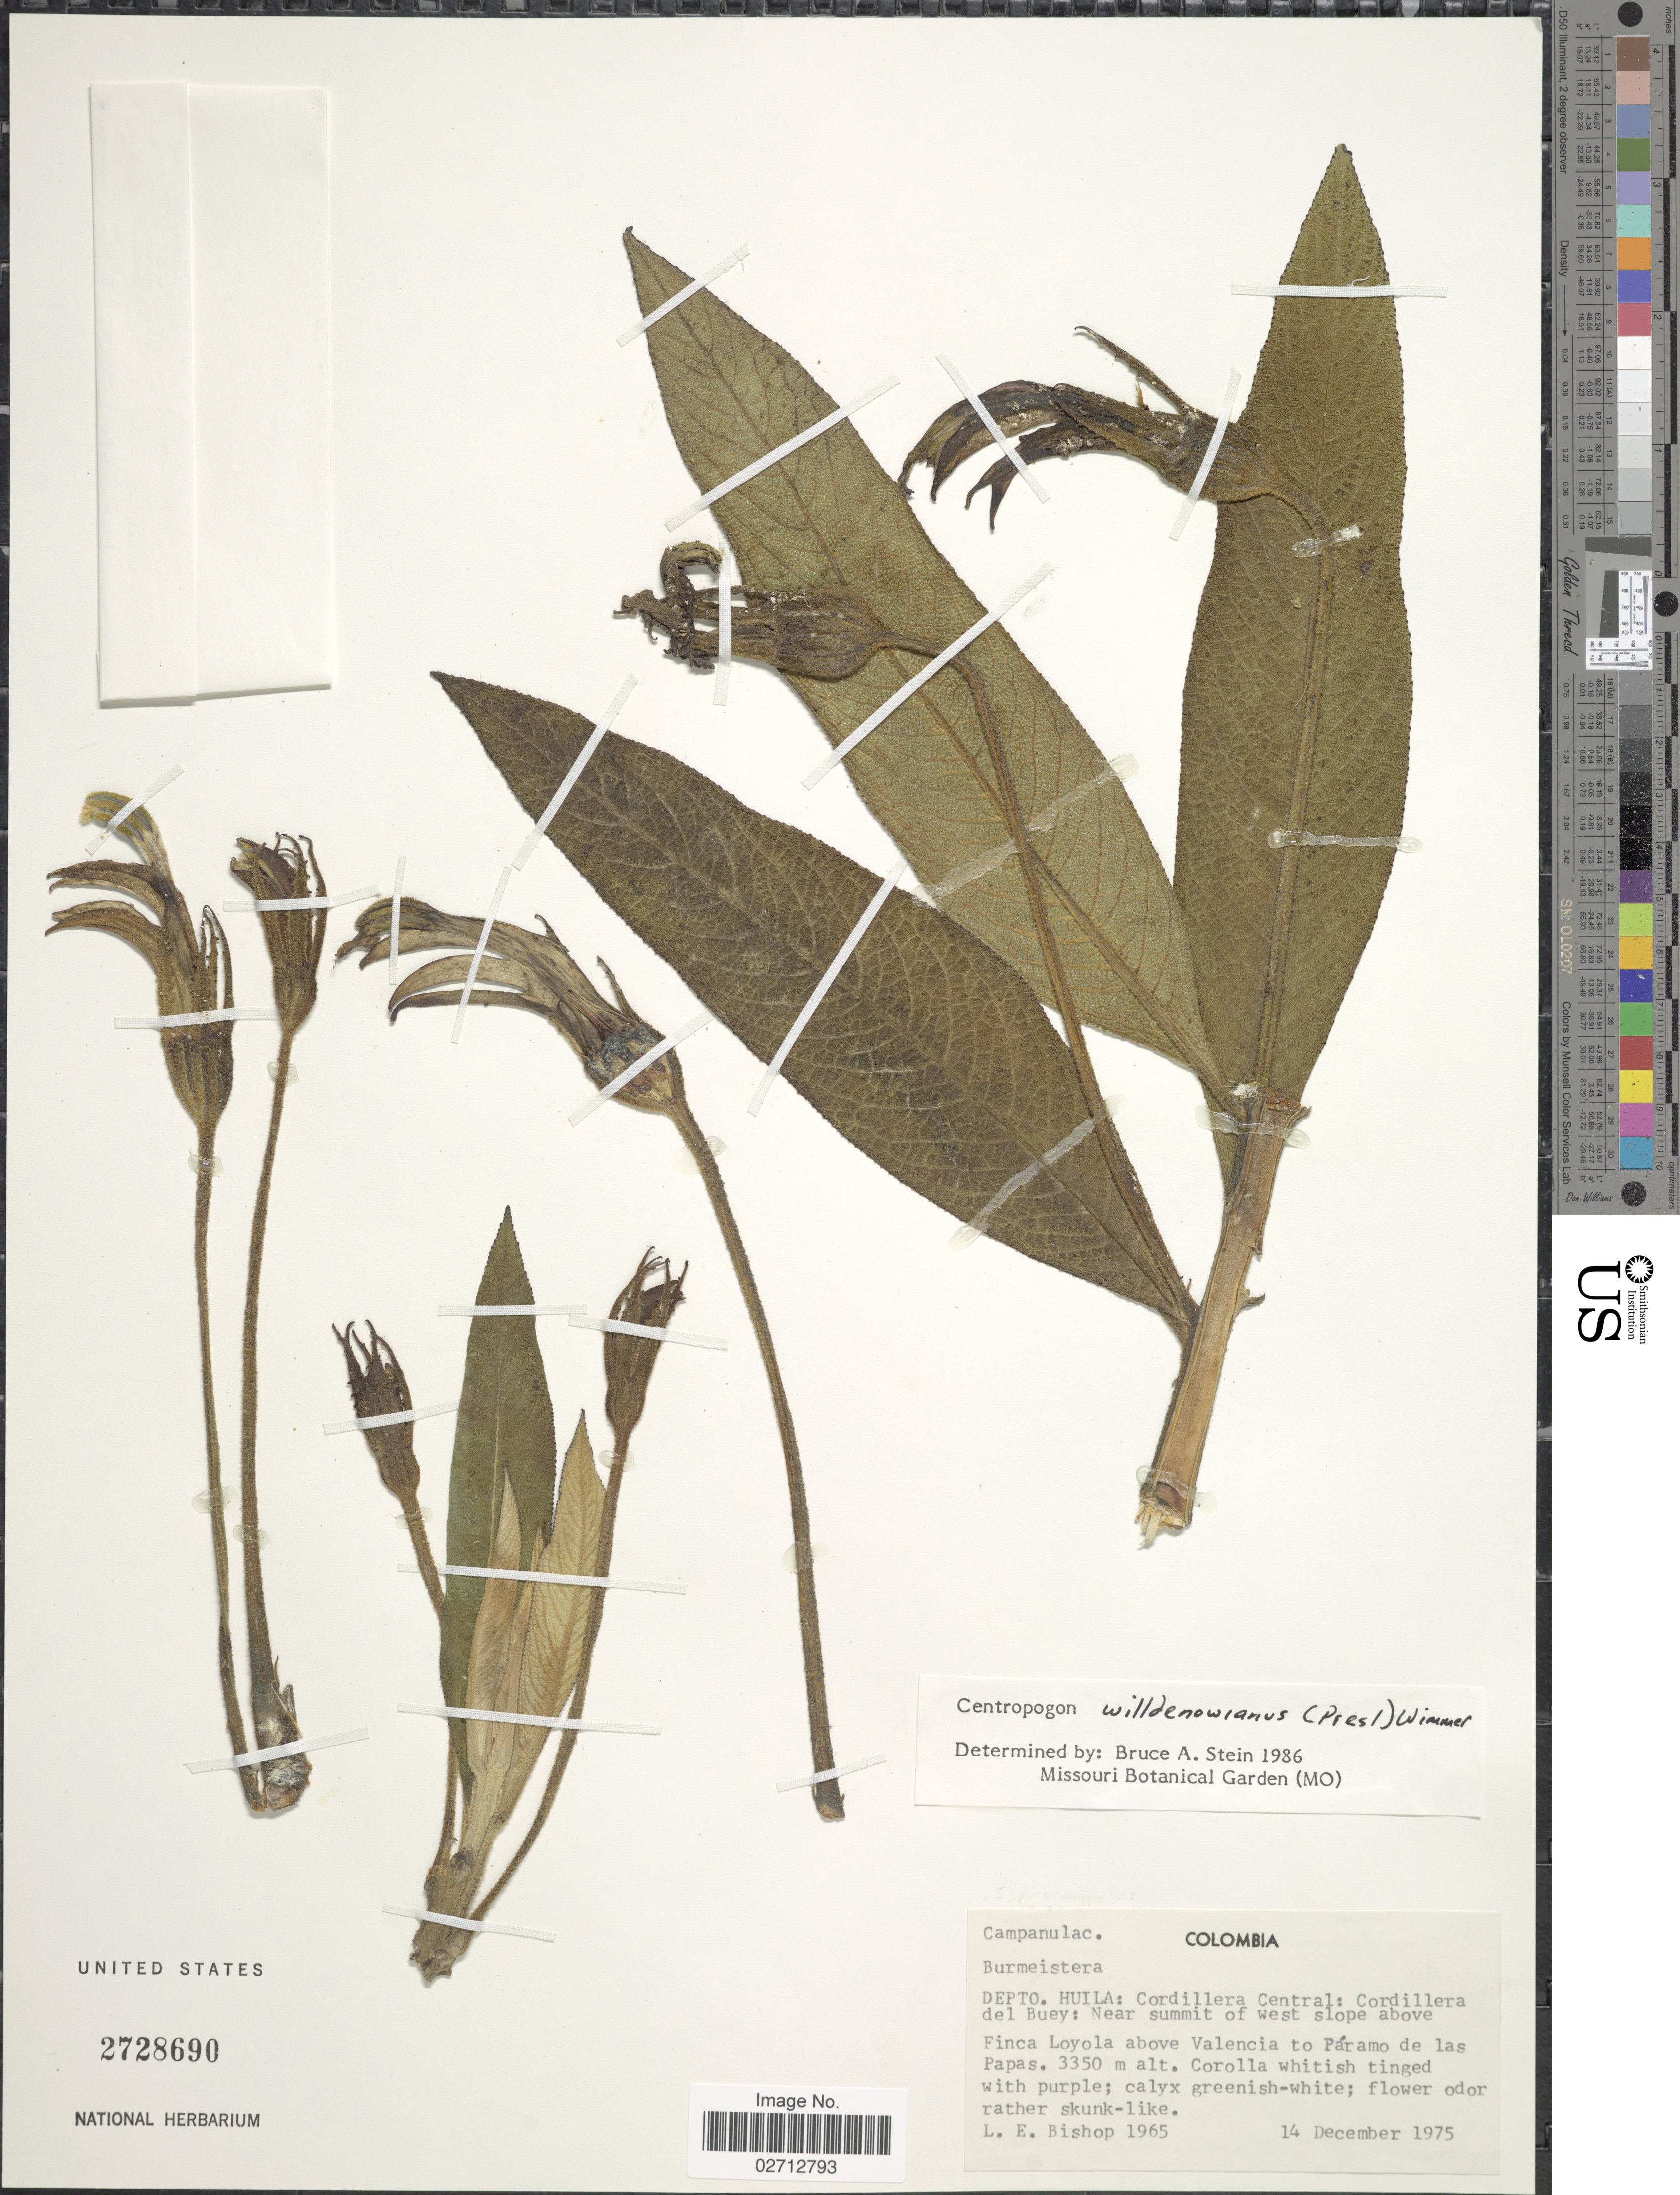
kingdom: Plantae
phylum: Tracheophyta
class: Magnoliopsida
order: Asterales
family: Campanulaceae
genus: Centropogon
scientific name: Centropogon willdenowianus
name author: (A. DC.) E. Wimm.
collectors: L. E. Bishop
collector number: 1965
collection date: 1975-12-14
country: Colombia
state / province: Huila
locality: Cordillera Central: Cordillera del Buey: Near summit of west slope above Finca Loyola above Valenciana to Paramo de las Papas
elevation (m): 3350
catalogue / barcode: US 2728690